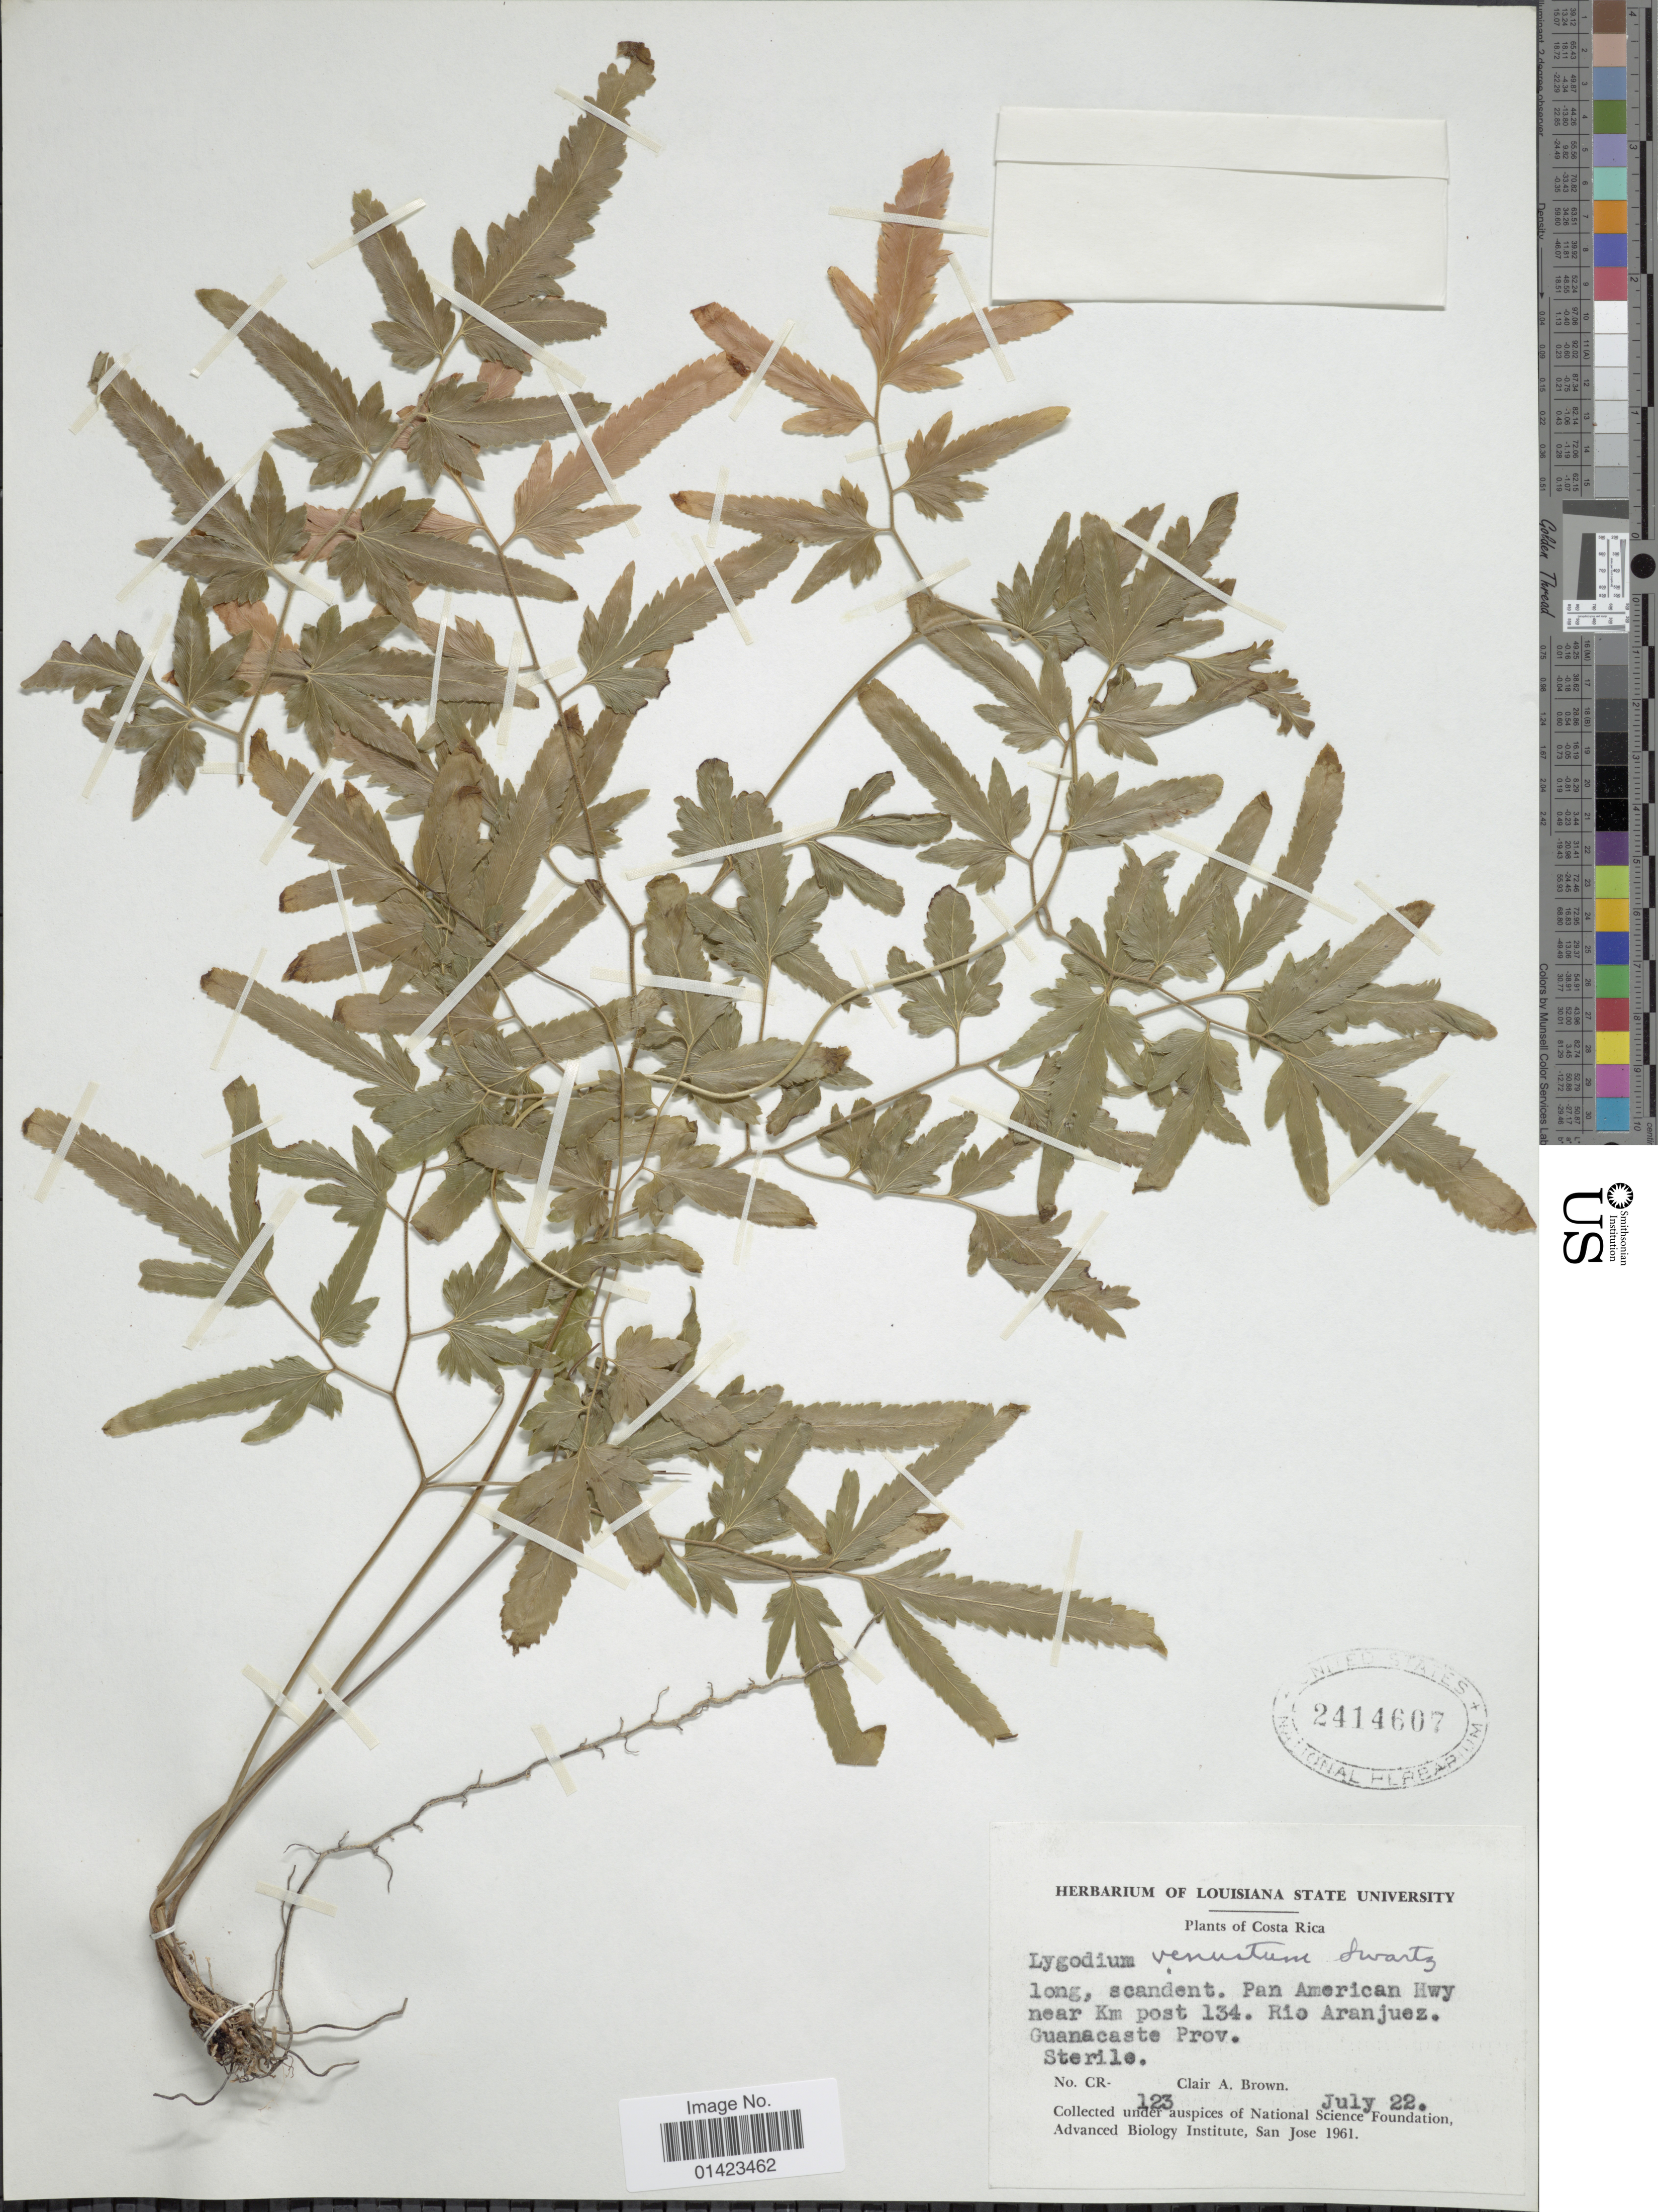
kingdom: Plantae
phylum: Tracheophyta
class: Polypodiopsida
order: Schizaeales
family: Lygodiaceae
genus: Lygodium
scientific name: Lygodium venustum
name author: Sw.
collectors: C. A. Brown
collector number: CR-123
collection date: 1961-07-22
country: Costa Rica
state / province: Guanacaste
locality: Pan American Hwy near Km post 134. Rio Aranjuez, Guanacaste Prov.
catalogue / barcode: US 2414607